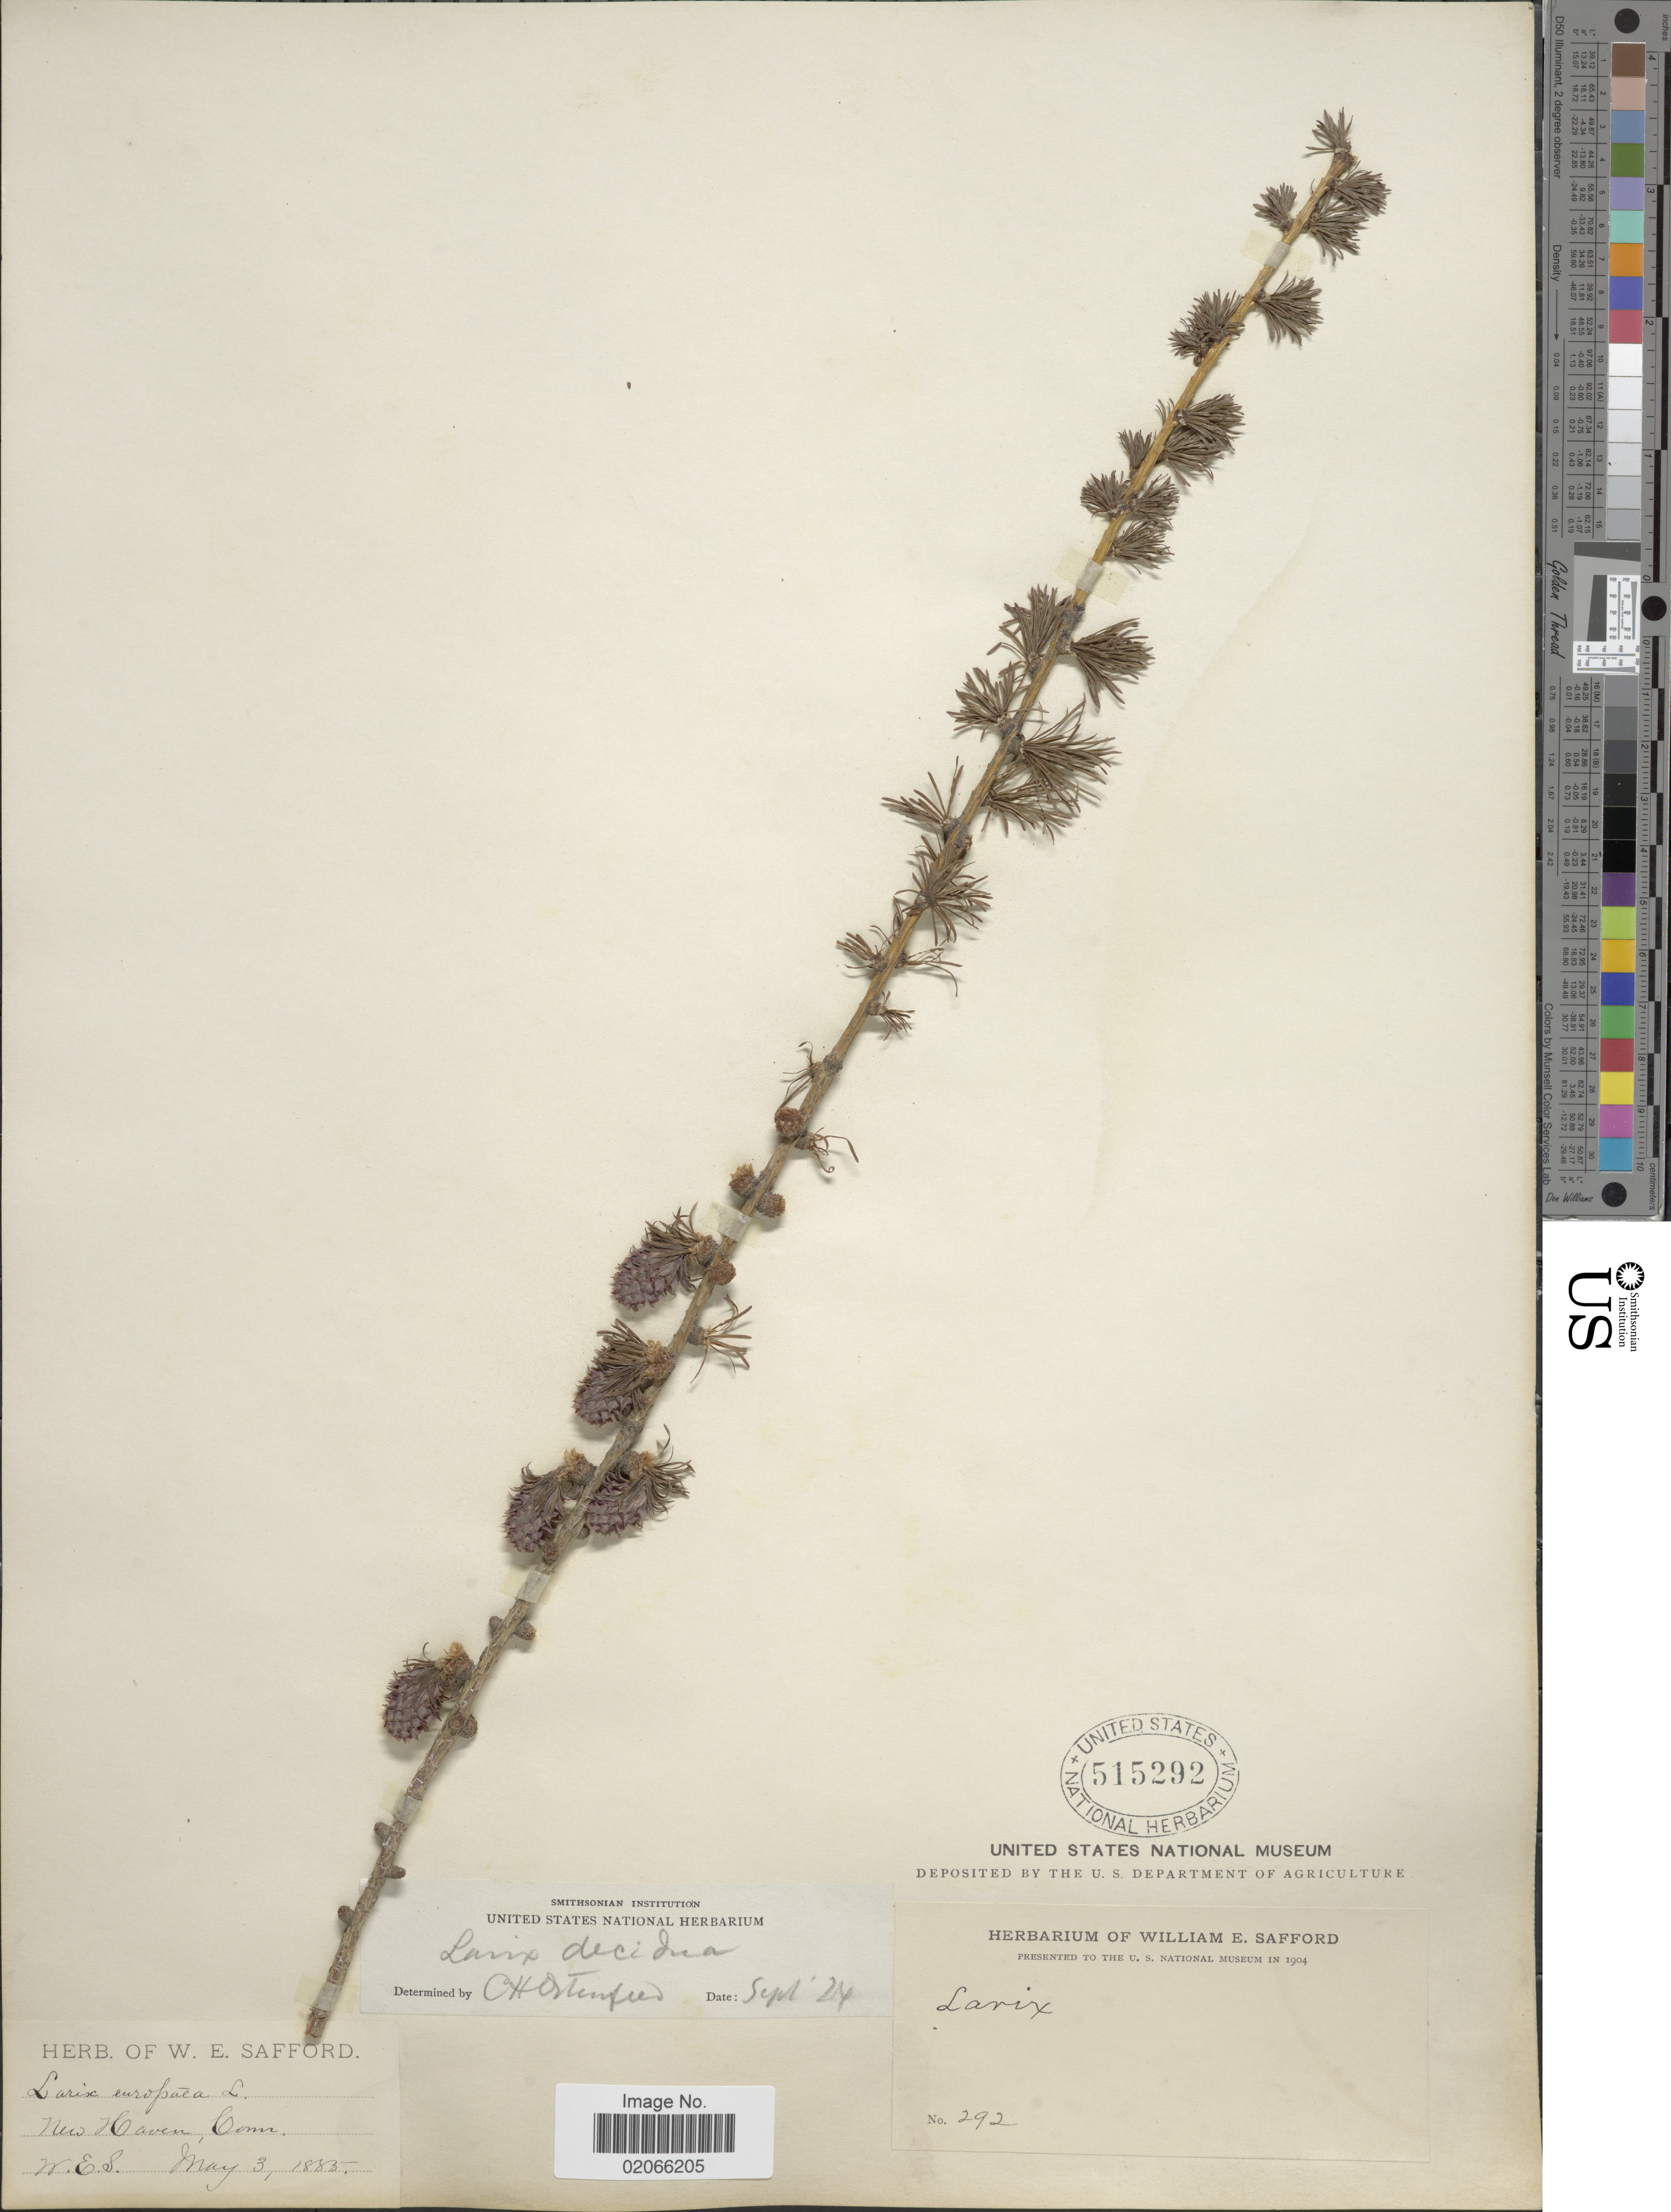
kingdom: Plantae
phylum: Tracheophyta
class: Pinopsida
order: Pinales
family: Pinaceae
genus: Larix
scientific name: Larix decidua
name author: Mill.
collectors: W. E. Safford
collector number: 292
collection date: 1885-05-03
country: United States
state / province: Connecticut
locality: New Haven Conn.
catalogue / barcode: US 515292